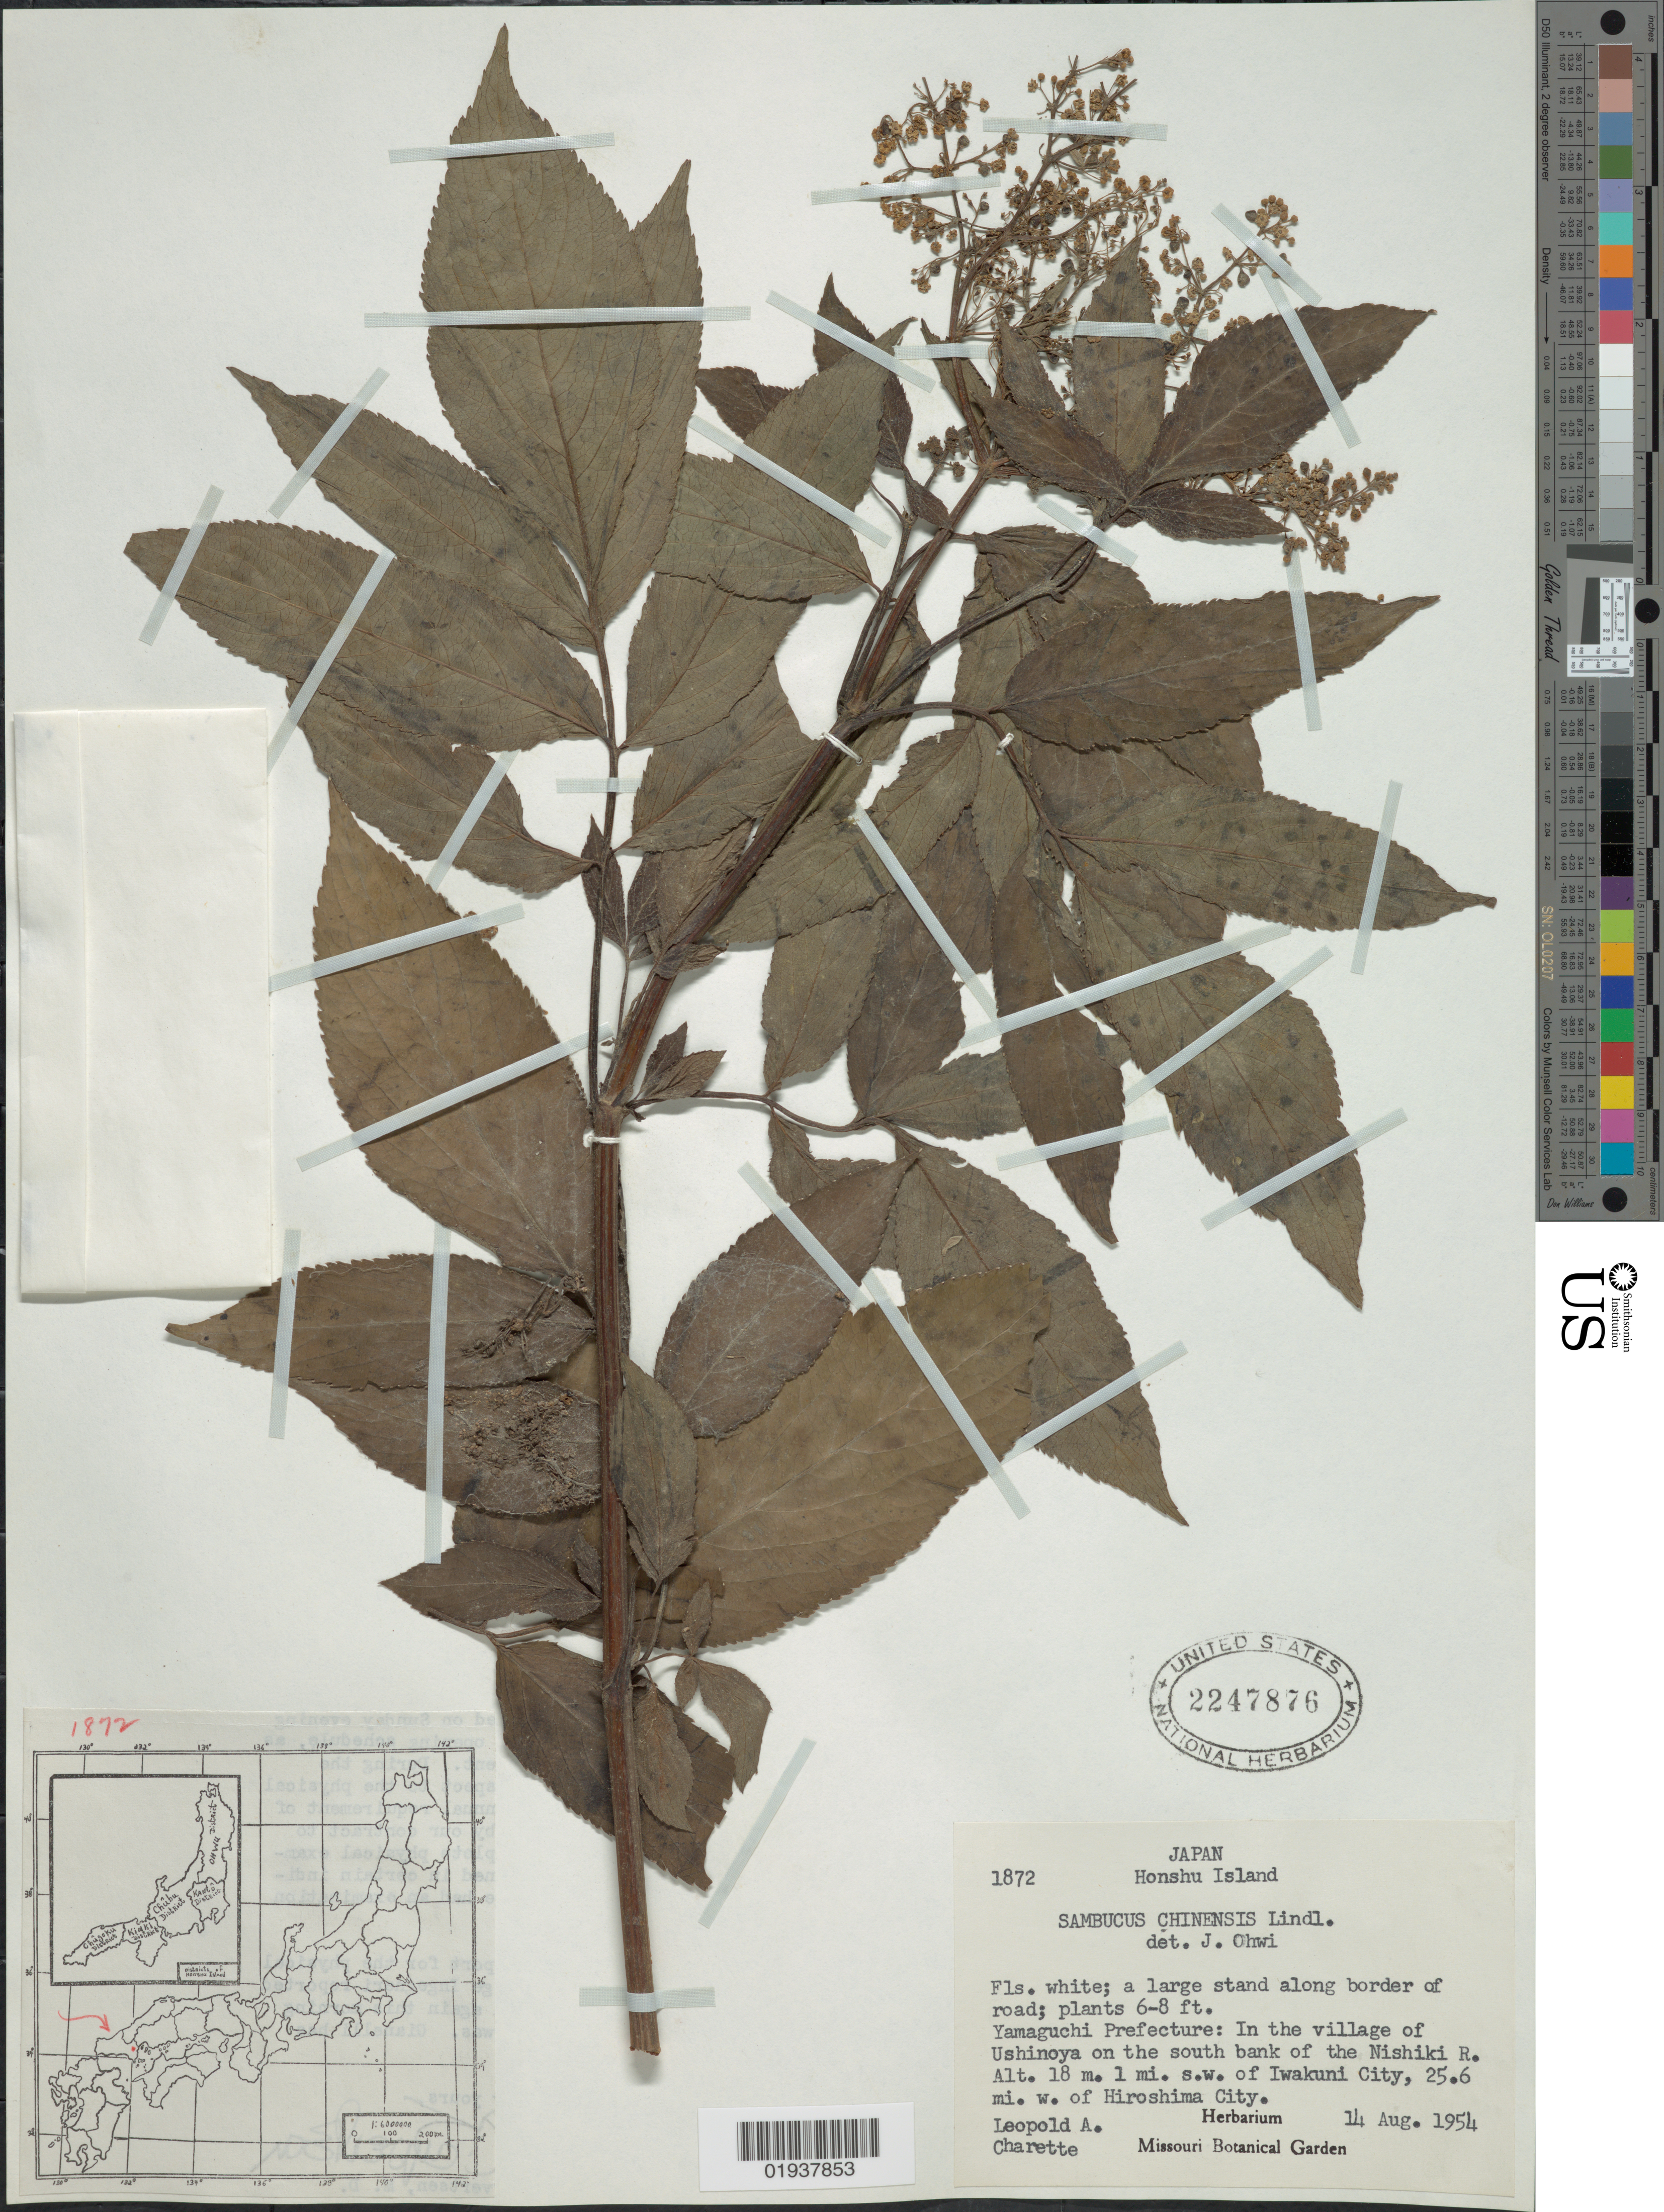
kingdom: Plantae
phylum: Tracheophyta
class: Magnoliopsida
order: Dipsacales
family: Viburnaceae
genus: Sambucus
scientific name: Sambucus javanica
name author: Blume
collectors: L. A. Charette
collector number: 1872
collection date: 1954-08-14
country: Japan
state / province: Hirosima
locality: Honshu Island. Yamaguchi Prefecture: In the village of Ushinoya on the south bank of the Nishiki R. 1 mi. s.w. of Iwakuni City, 25.6 mi. w. of Hiroshima City.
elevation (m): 18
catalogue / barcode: US 2247876